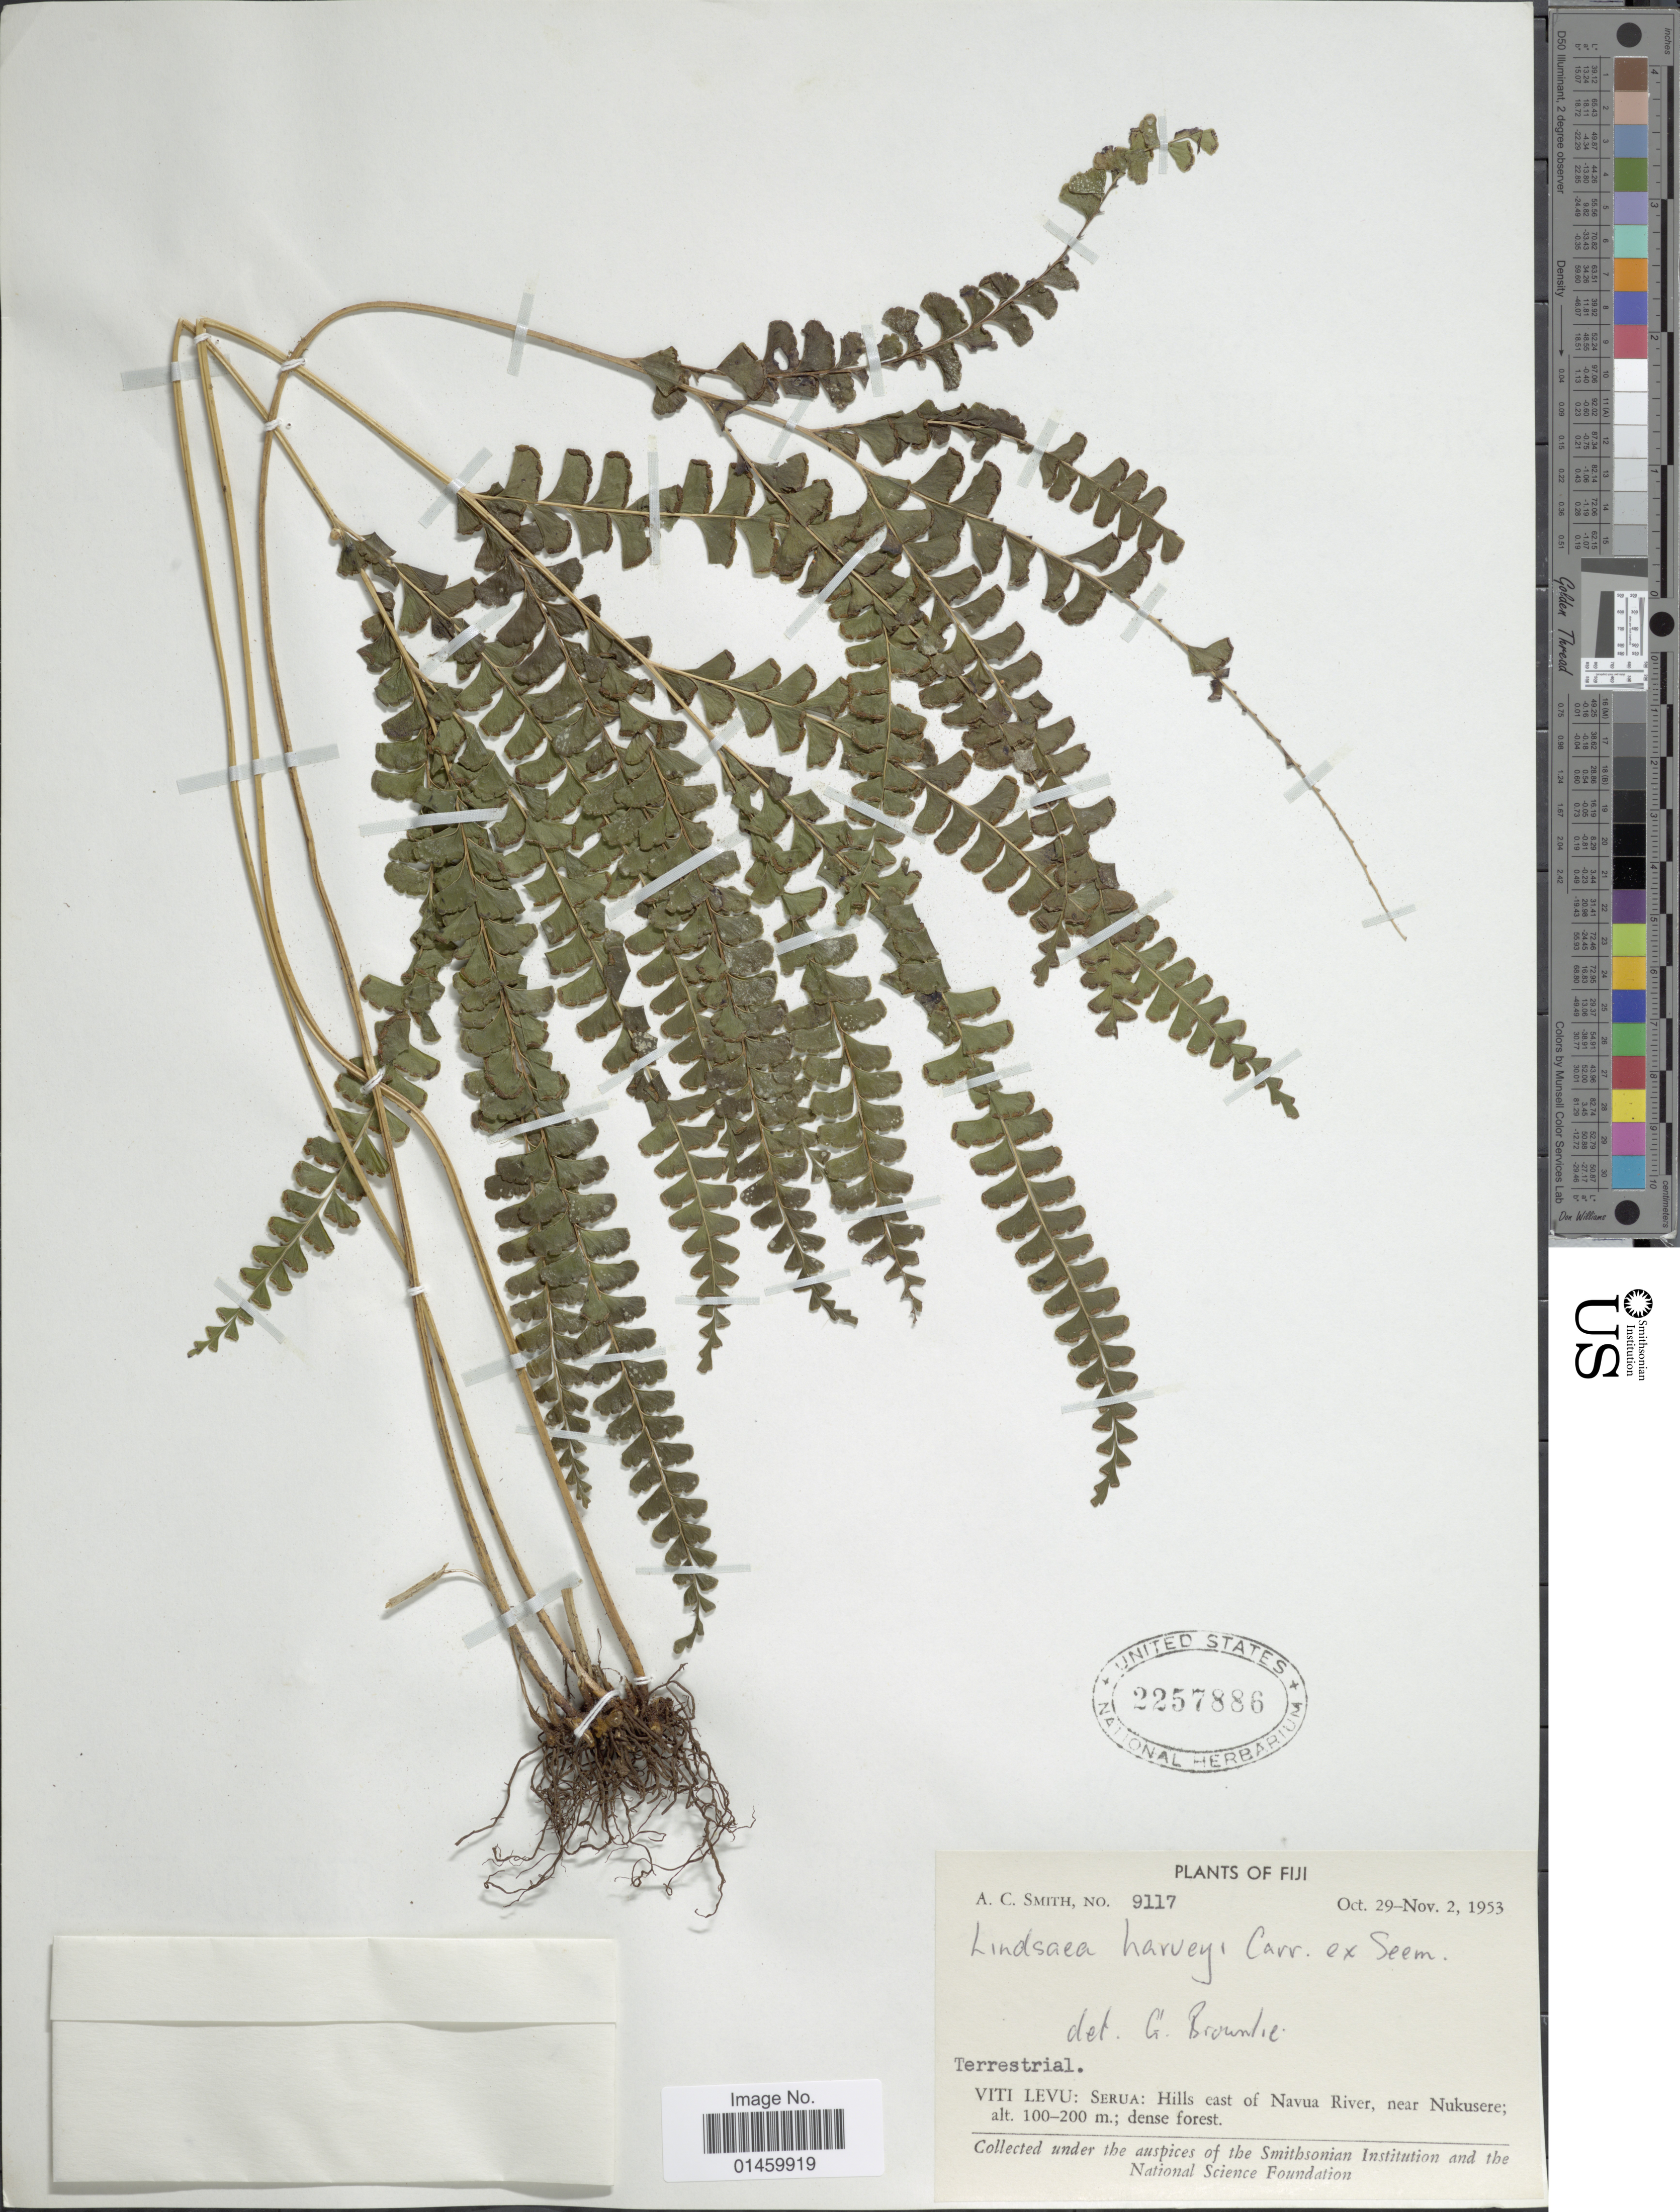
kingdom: Plantae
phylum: Tracheophyta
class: Polypodiopsida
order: Polypodiales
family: Lindsaeaceae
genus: Lindsaea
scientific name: Lindsaea harveyi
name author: Carruth. ex Seem.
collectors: A. C. Smith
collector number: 9117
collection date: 1953-10-29/1953-11-02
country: Fiji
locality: Viti Levu: Serua: Hills east of Navua River, near Nukusere.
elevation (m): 100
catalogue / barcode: US 2257886